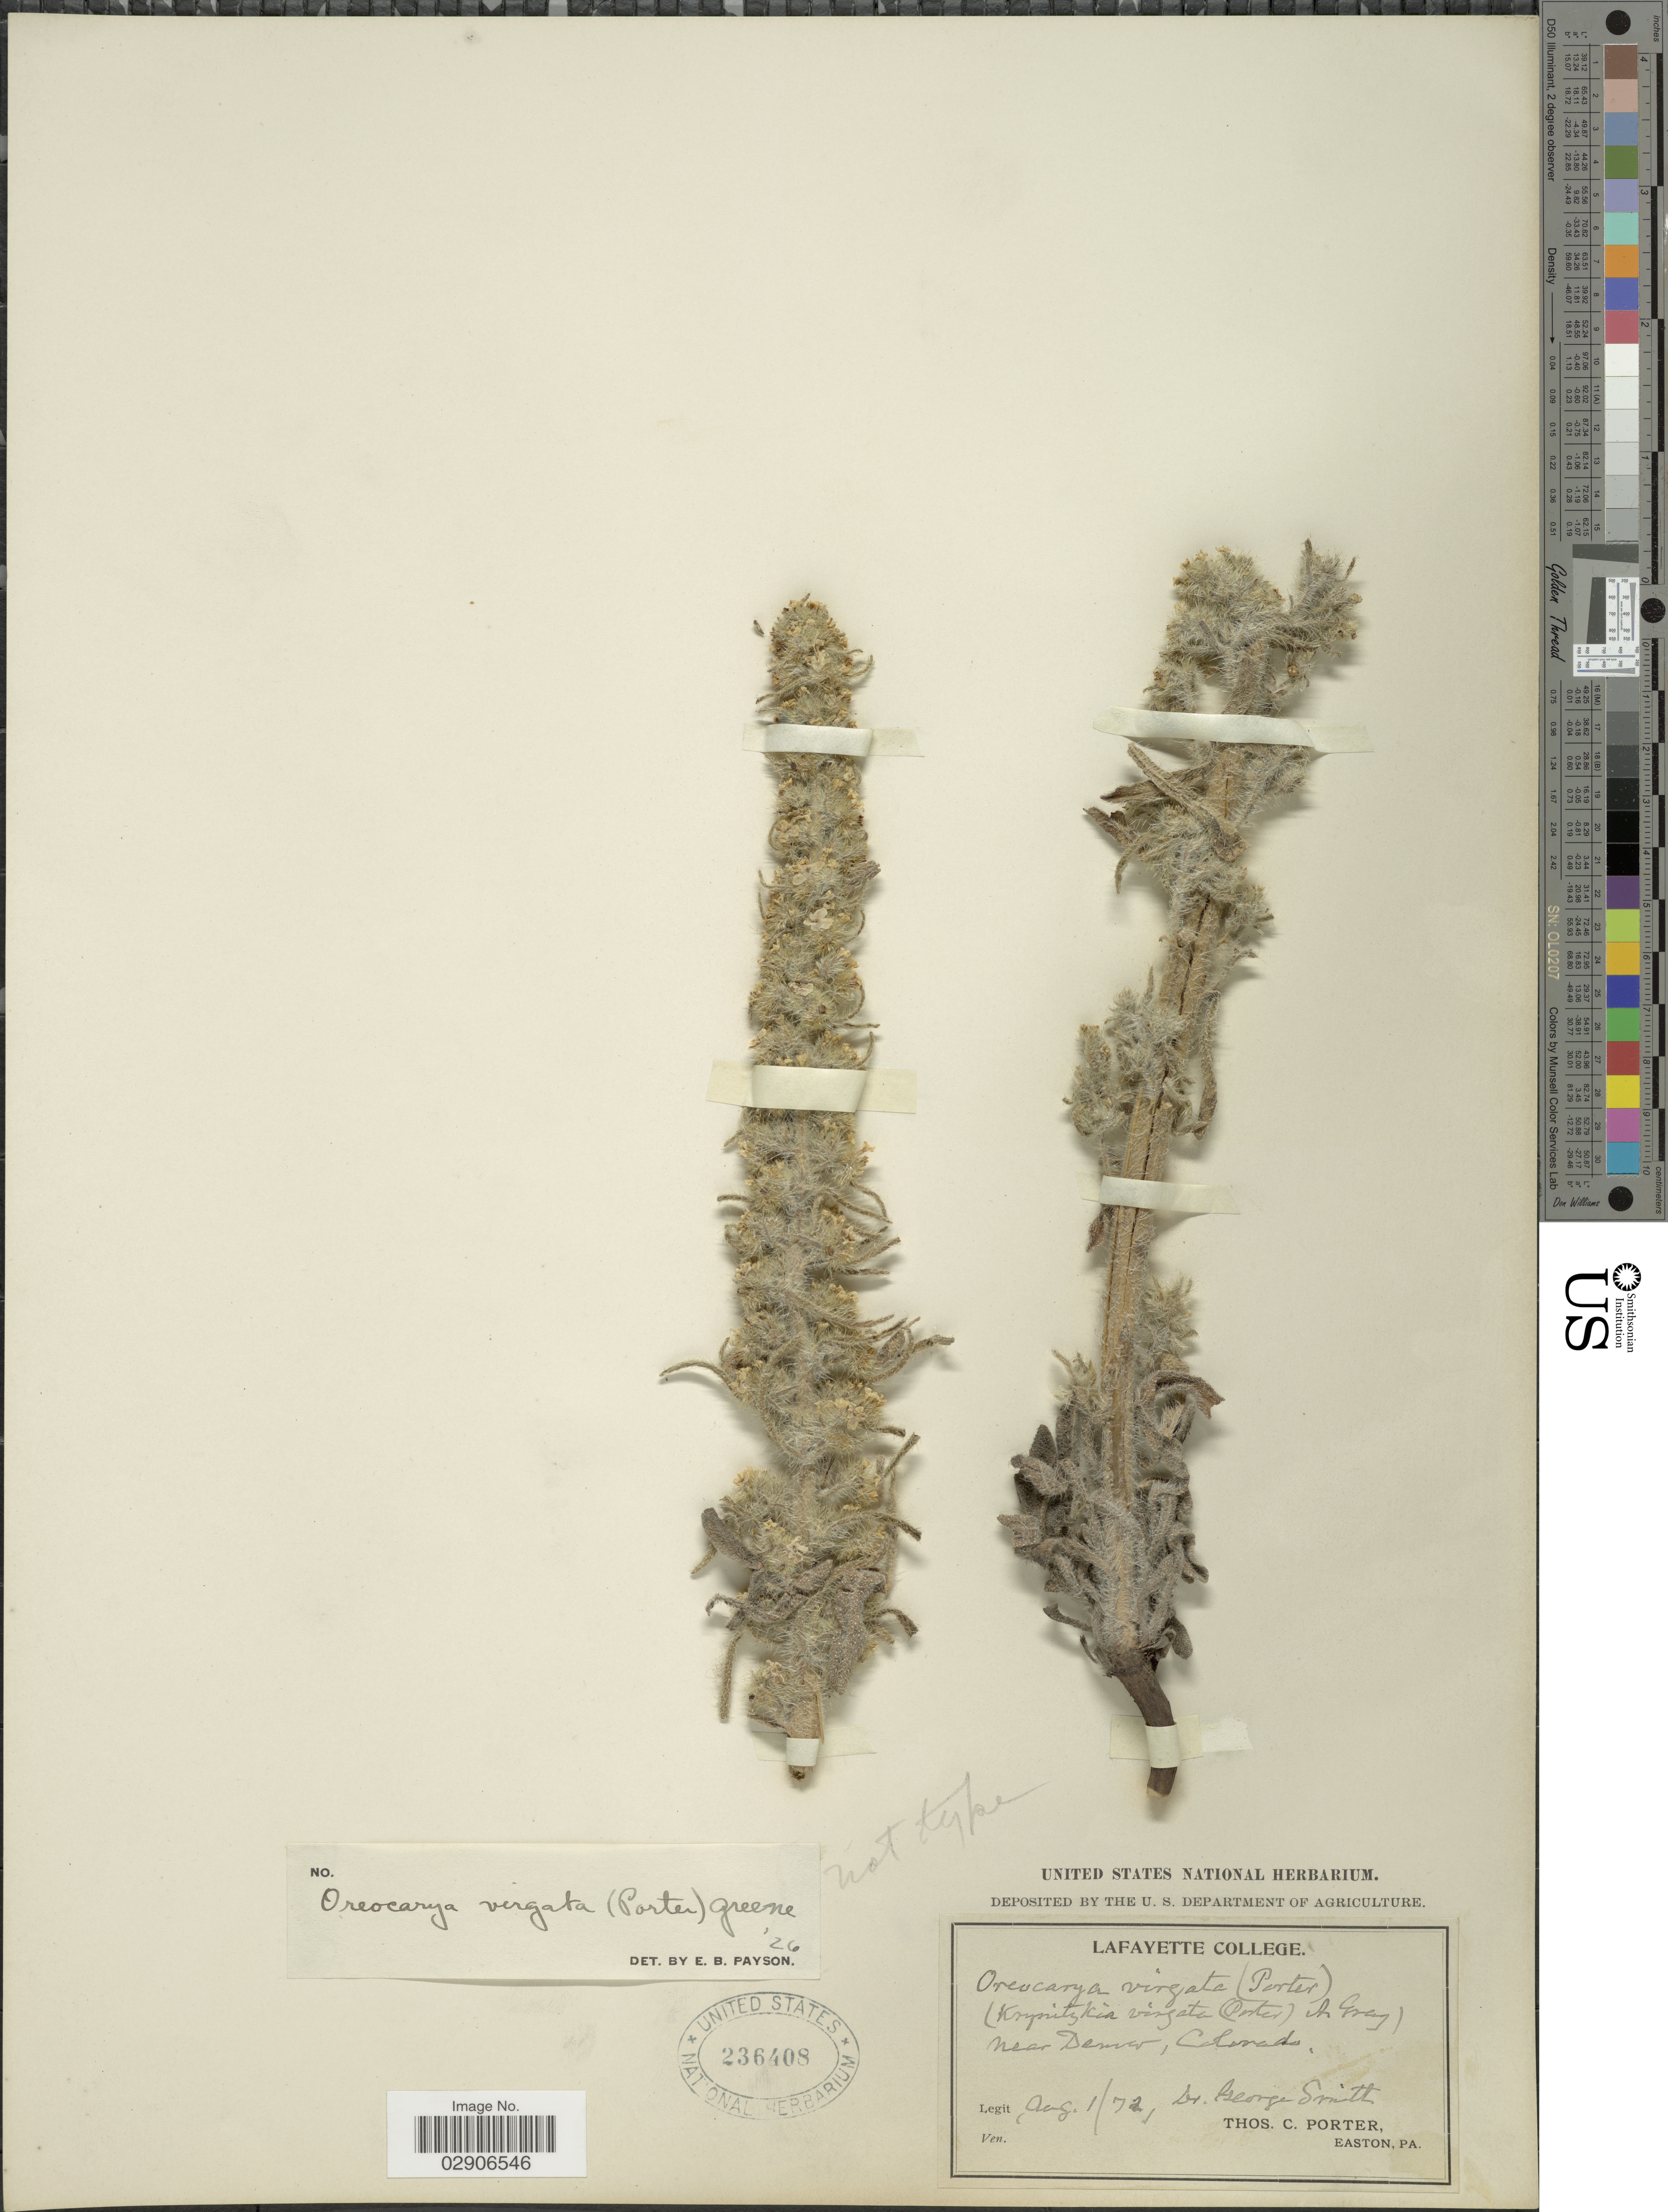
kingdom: Plantae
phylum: Tracheophyta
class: Magnoliopsida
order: Boraginales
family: Boraginaceae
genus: Oreocarya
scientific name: Oreocarya virgata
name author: (Porter) Greene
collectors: T. Porter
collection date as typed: Transcribed d/m/y: 1/8/72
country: United States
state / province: Colorado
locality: Near Denver, Colorado.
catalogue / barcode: US 236408